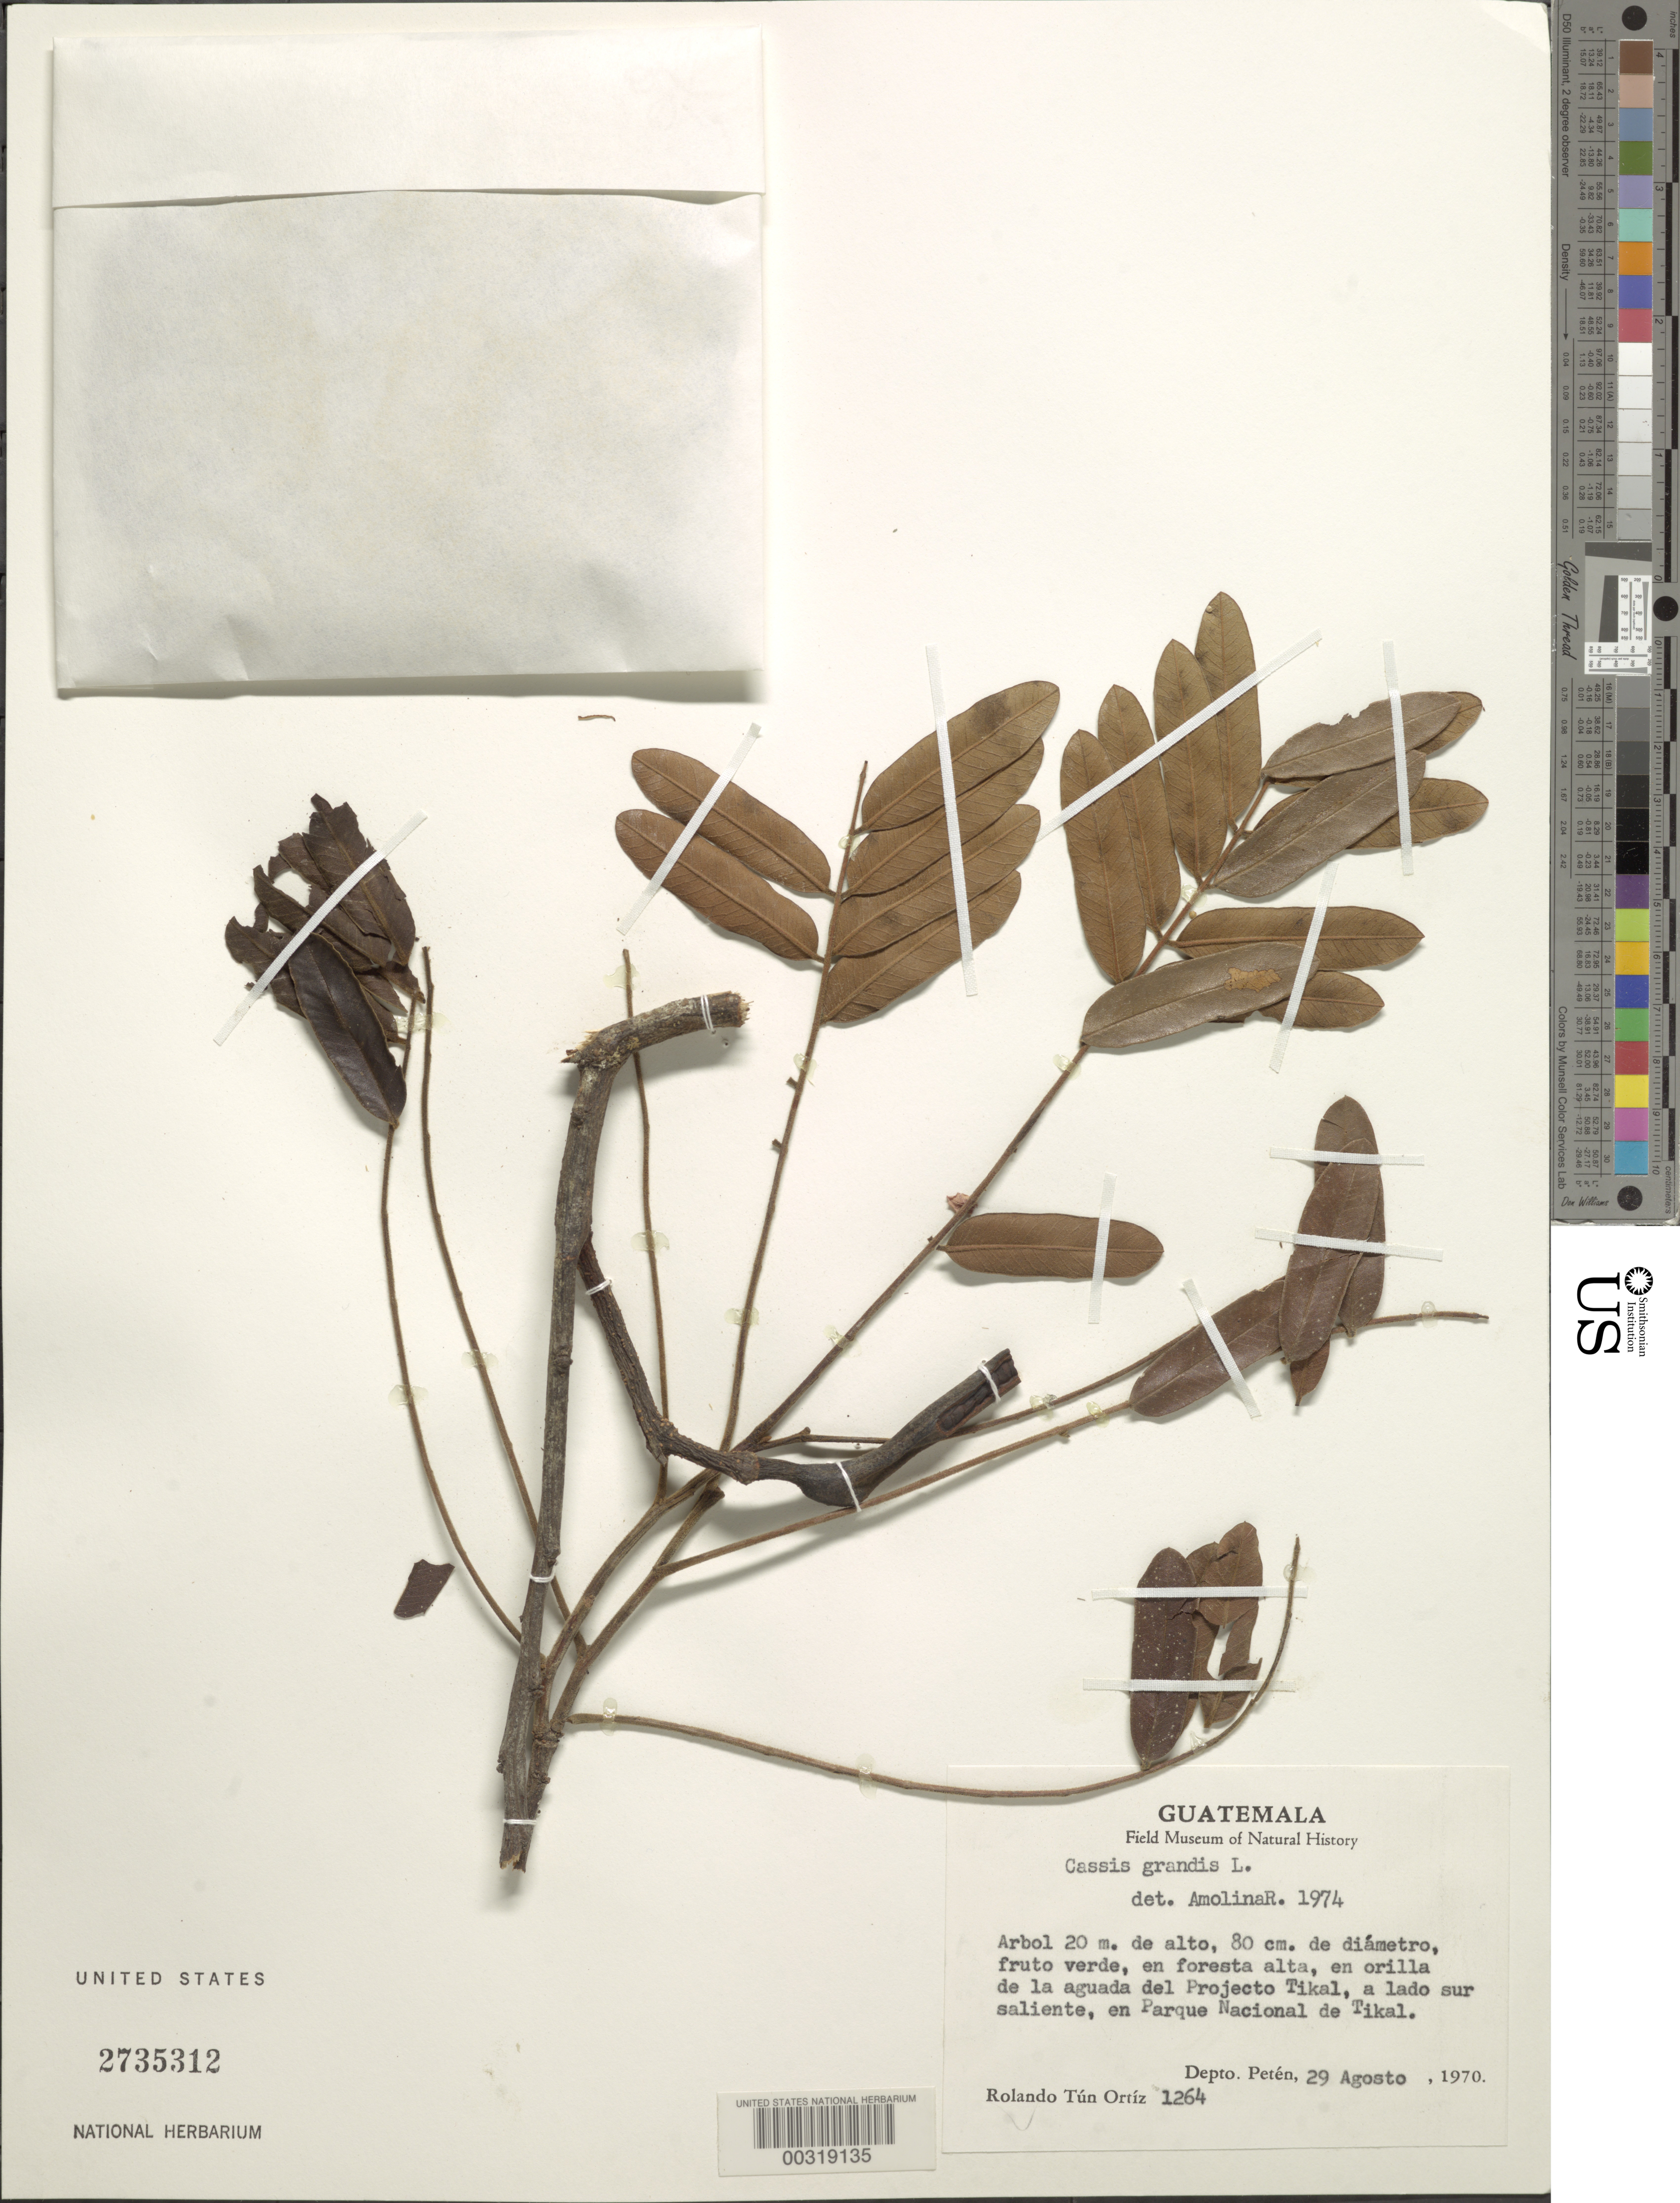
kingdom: Plantae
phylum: Tracheophyta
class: Magnoliopsida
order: Fabales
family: Fabaceae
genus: Cassia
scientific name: Cassia grandis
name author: L. f.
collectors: R. Tún Ortiz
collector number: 1264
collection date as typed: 29 Aug 1970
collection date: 1970-08-29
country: Guatemala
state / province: El Petén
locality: Bank of the water of the projecto Tikal, a lake with sediment, in Parque Nacional de Tikal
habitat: Tall forest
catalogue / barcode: US 2735312